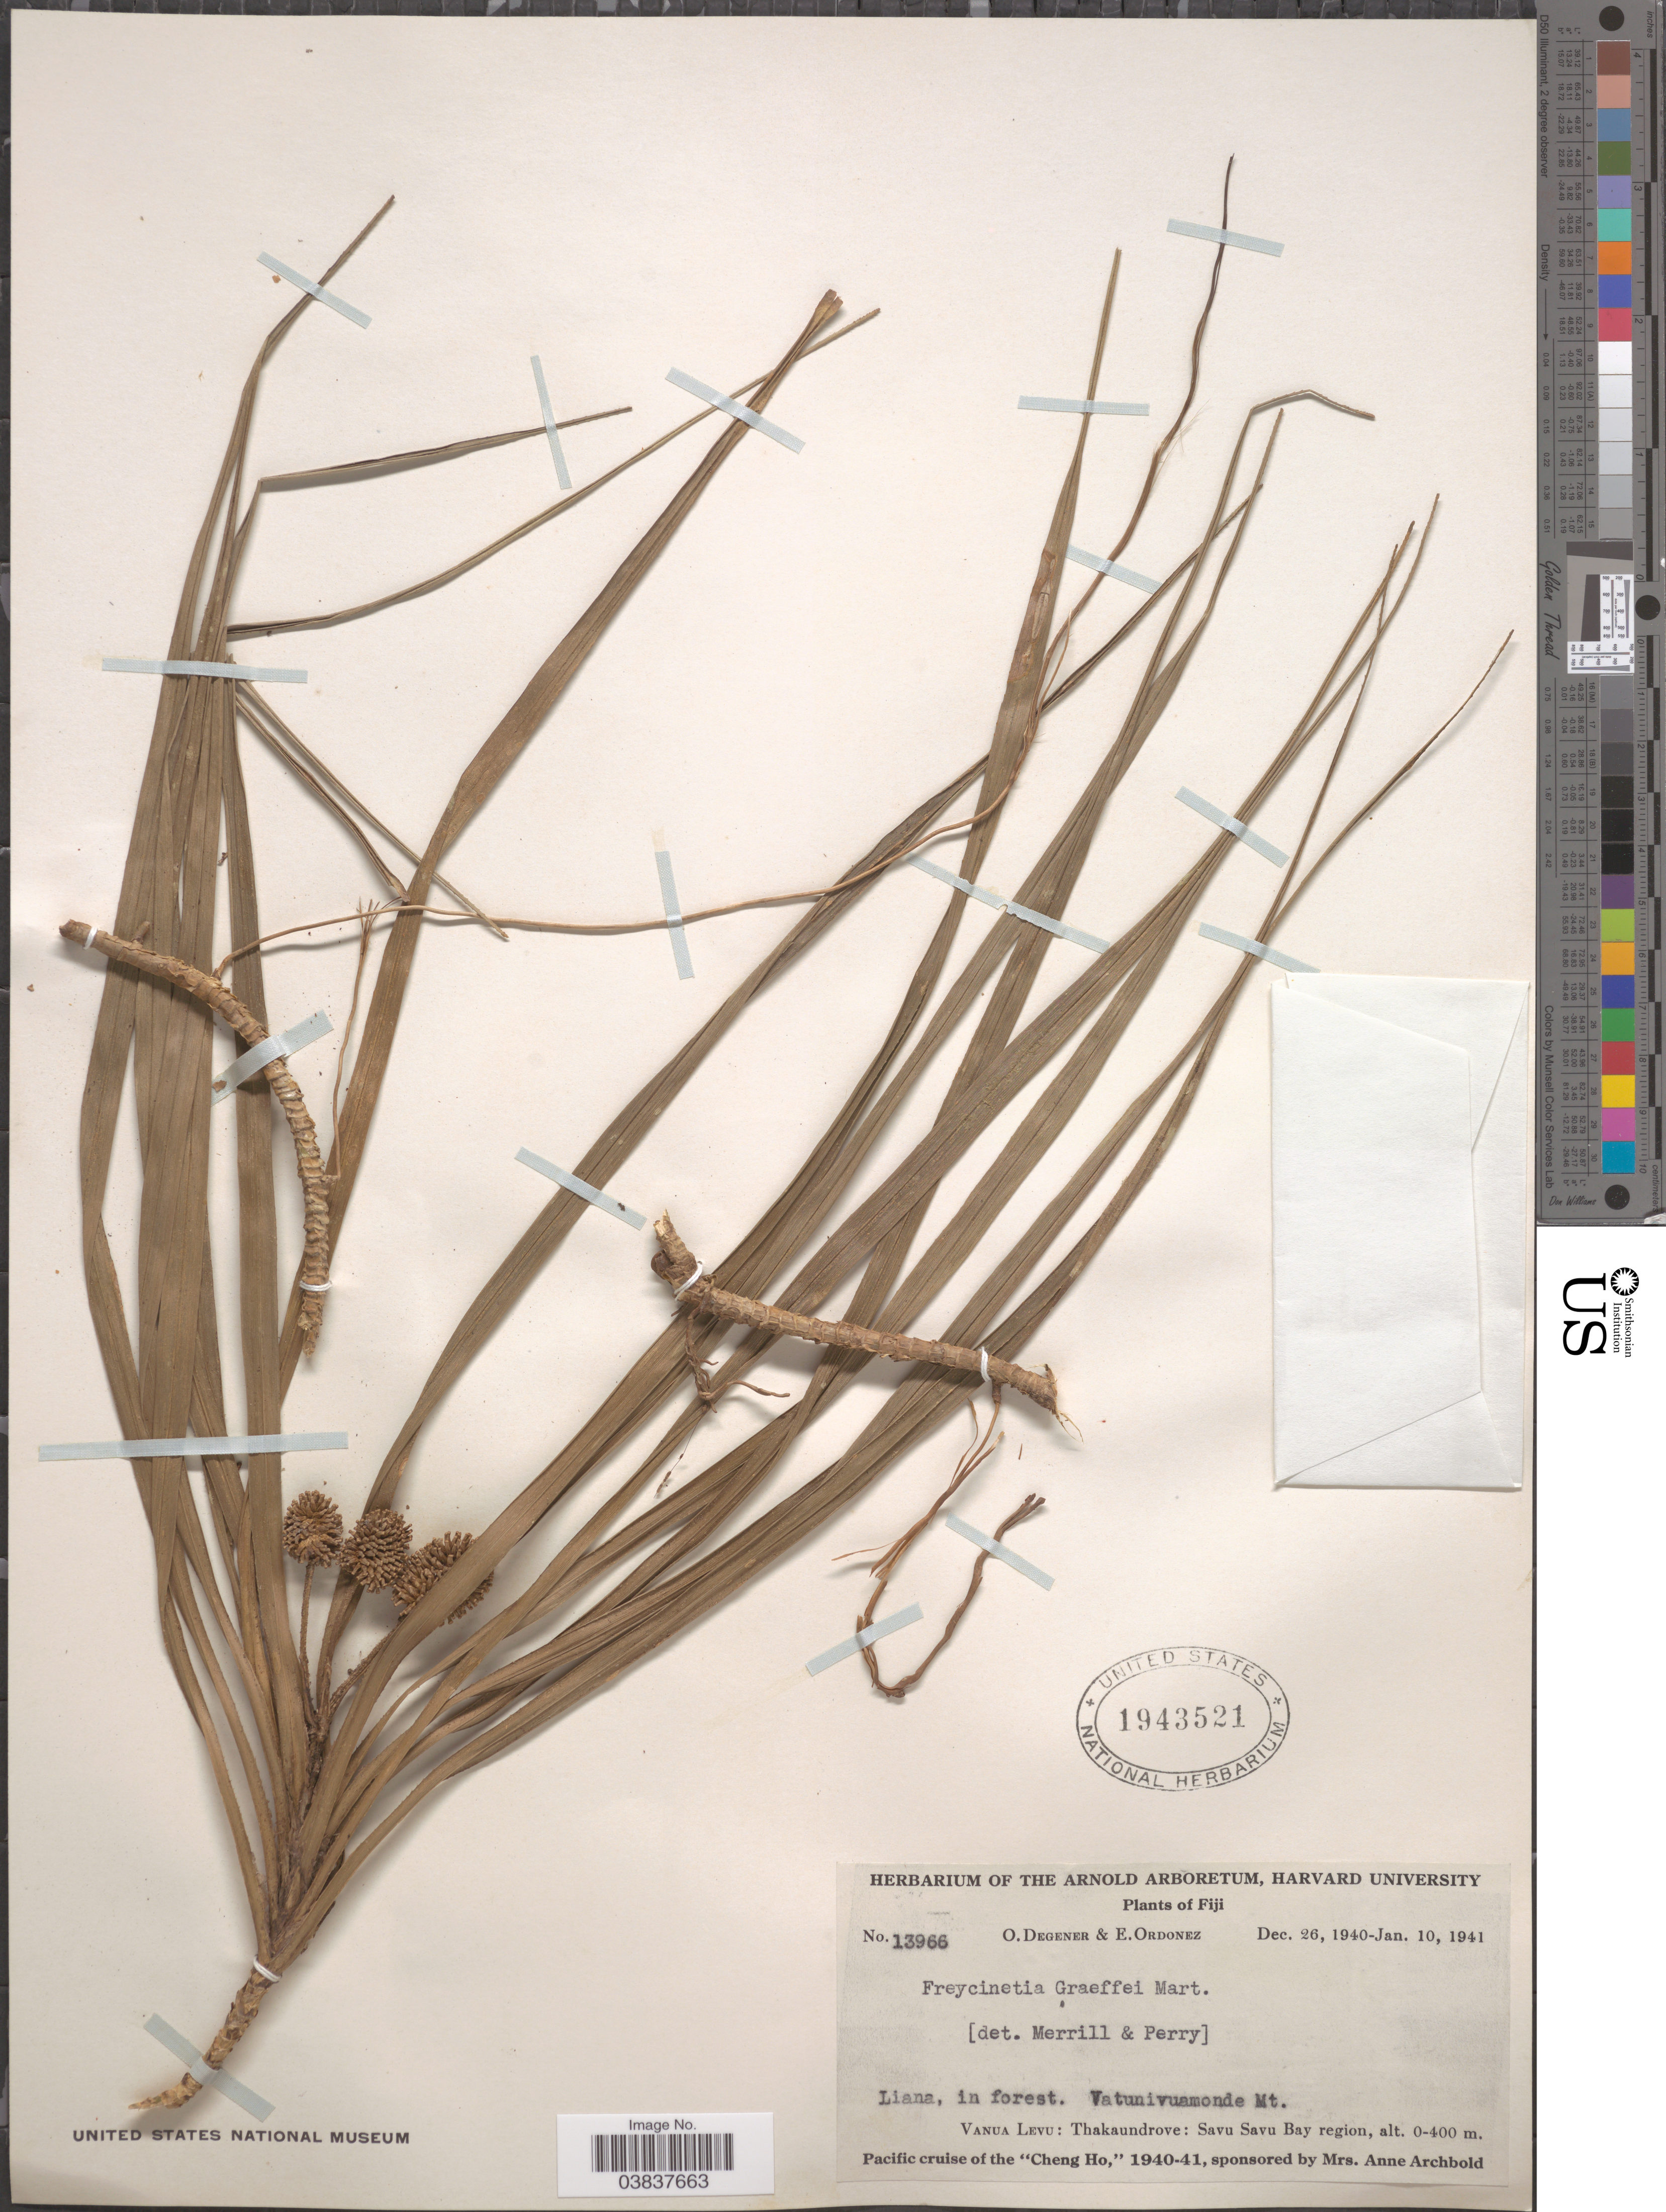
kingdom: Plantae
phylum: Tracheophyta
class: Liliopsida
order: Pandanales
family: Pandanaceae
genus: Freycinetia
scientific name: Freycinetia graeffiei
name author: Martelli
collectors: O. Degener & E. Ordonez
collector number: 13966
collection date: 1940-12-26/1941-01-10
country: Fiji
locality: Vanua Levu: Liana, in forest. Vatunivuamonde Mt. Thakaundrove: Savu Savu Bay region.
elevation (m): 0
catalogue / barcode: US 1943521